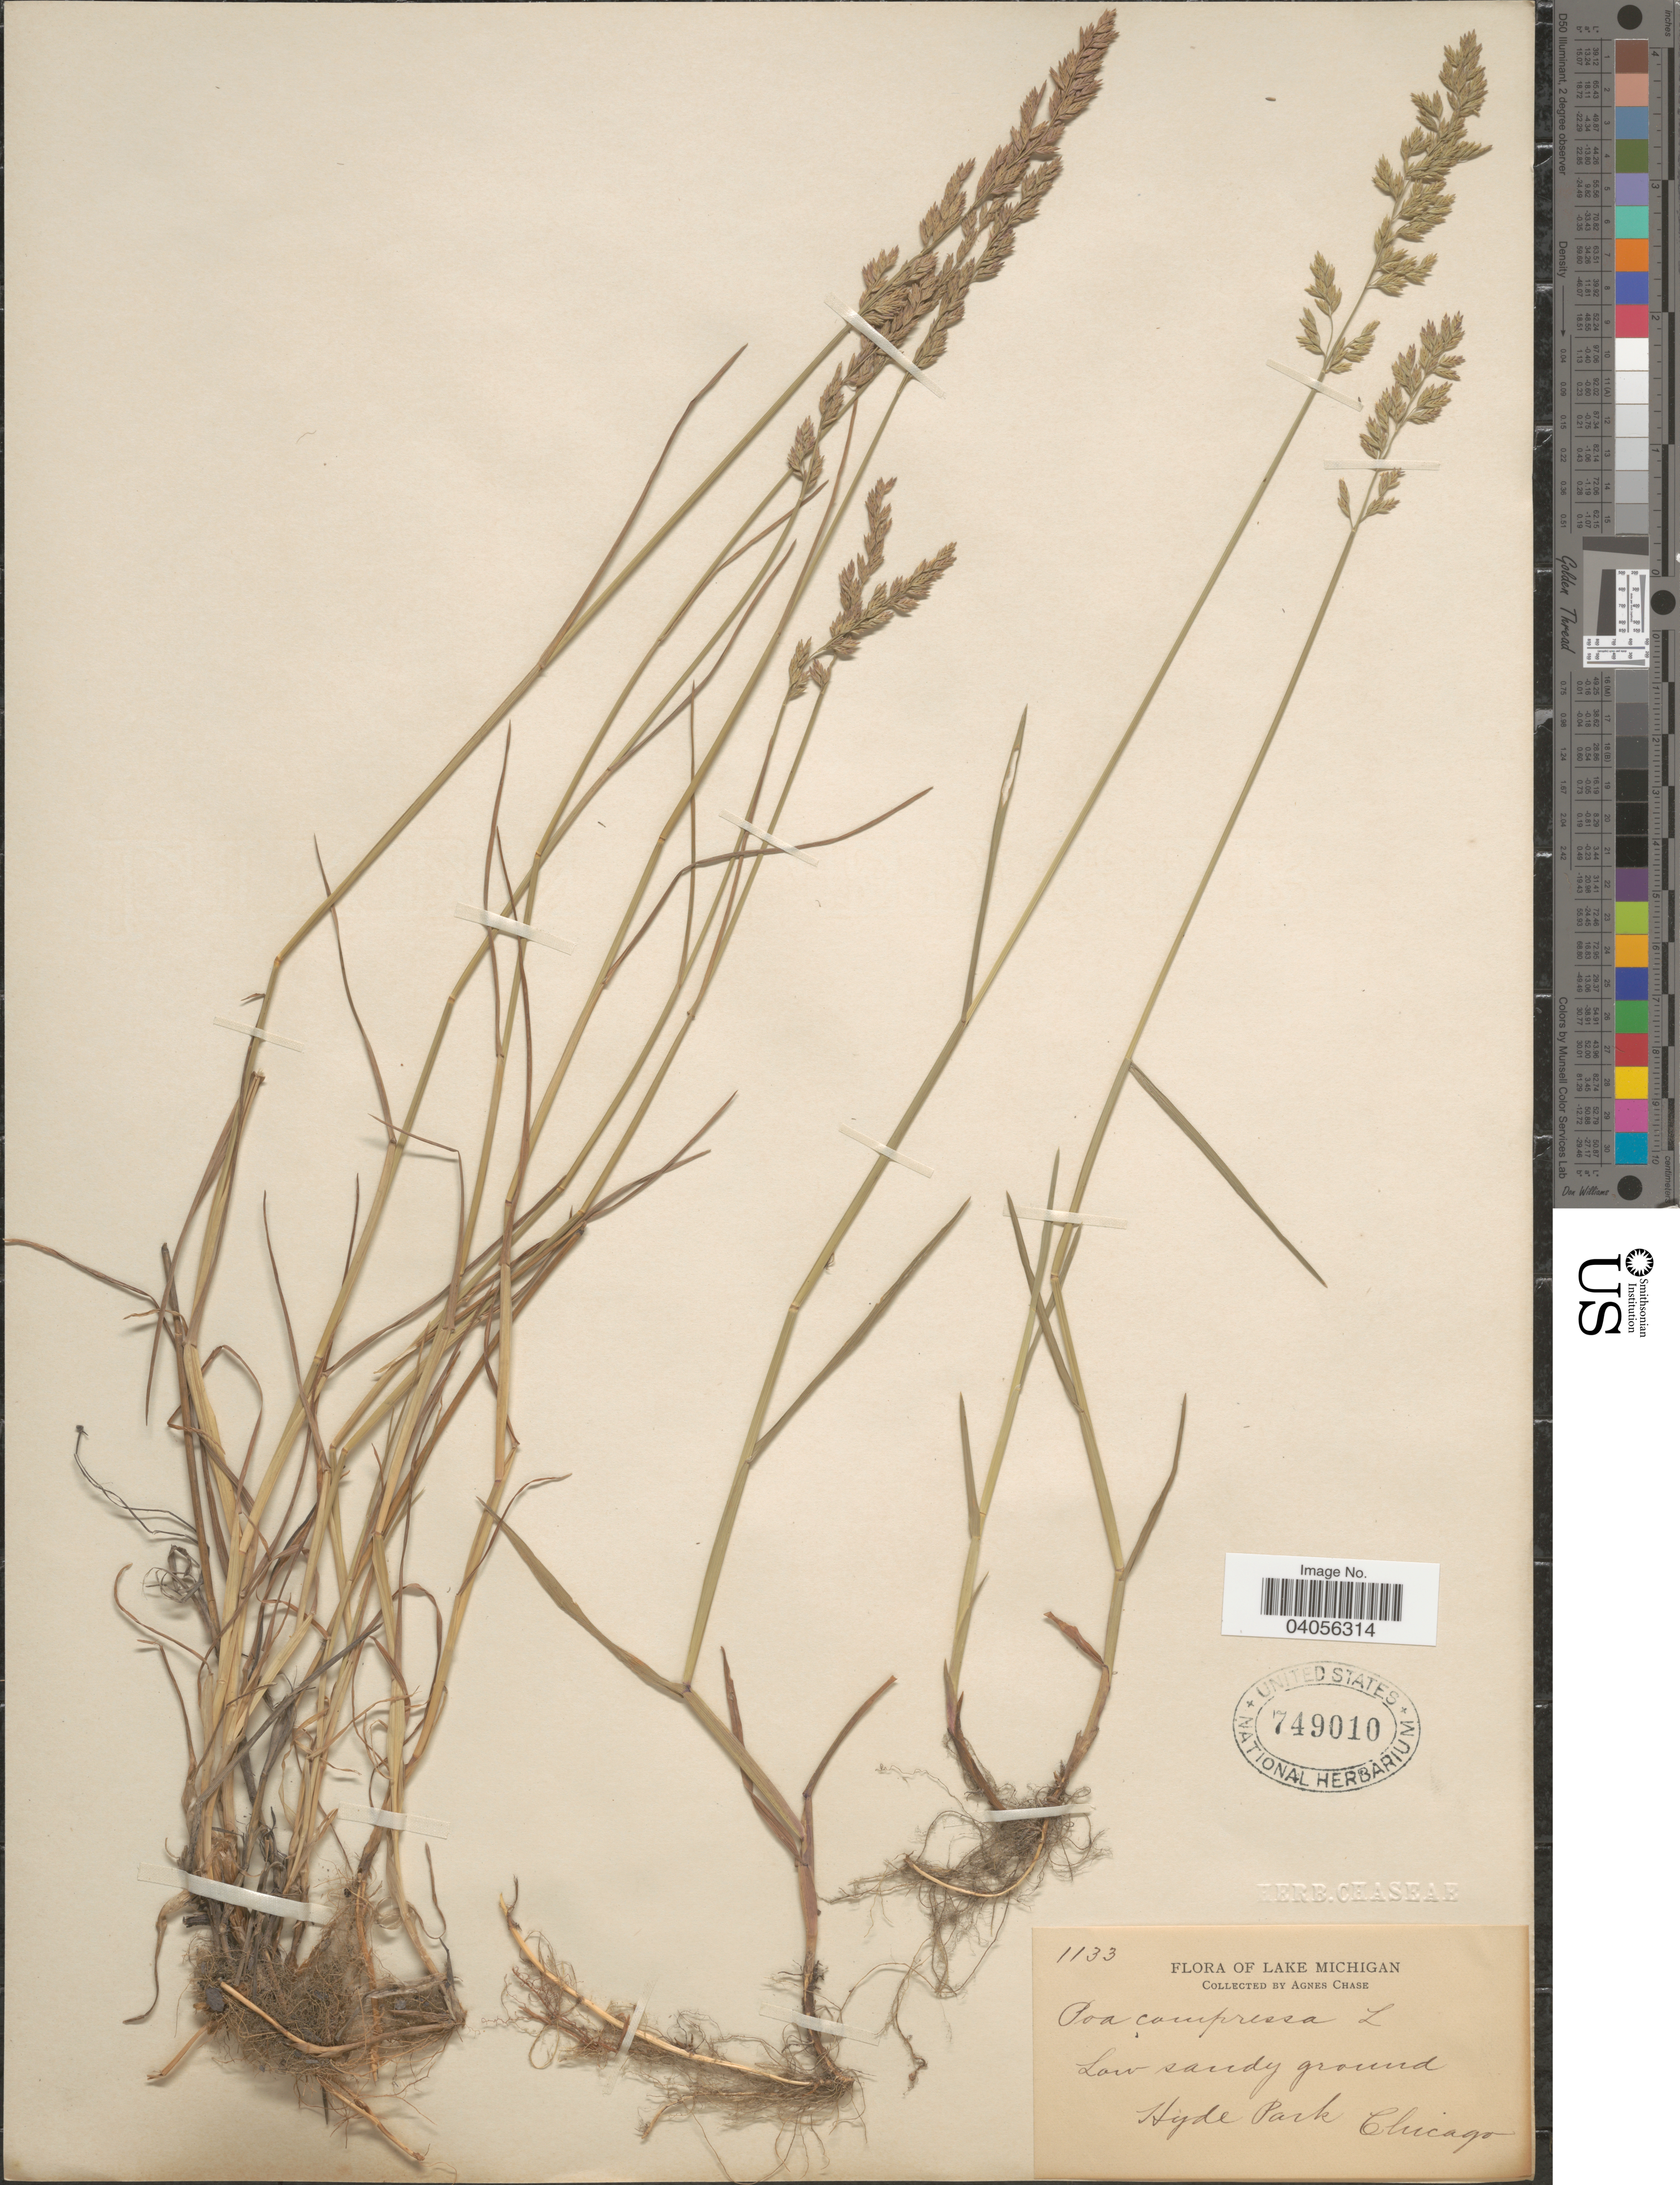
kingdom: Plantae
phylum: Tracheophyta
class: Liliopsida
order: Poales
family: Poaceae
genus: Poa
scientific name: Poa compressa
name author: L.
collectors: A. Chase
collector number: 1133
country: United States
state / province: Michigan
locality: Lake Michigan. Hyde Park Chicago.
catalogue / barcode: US 749010